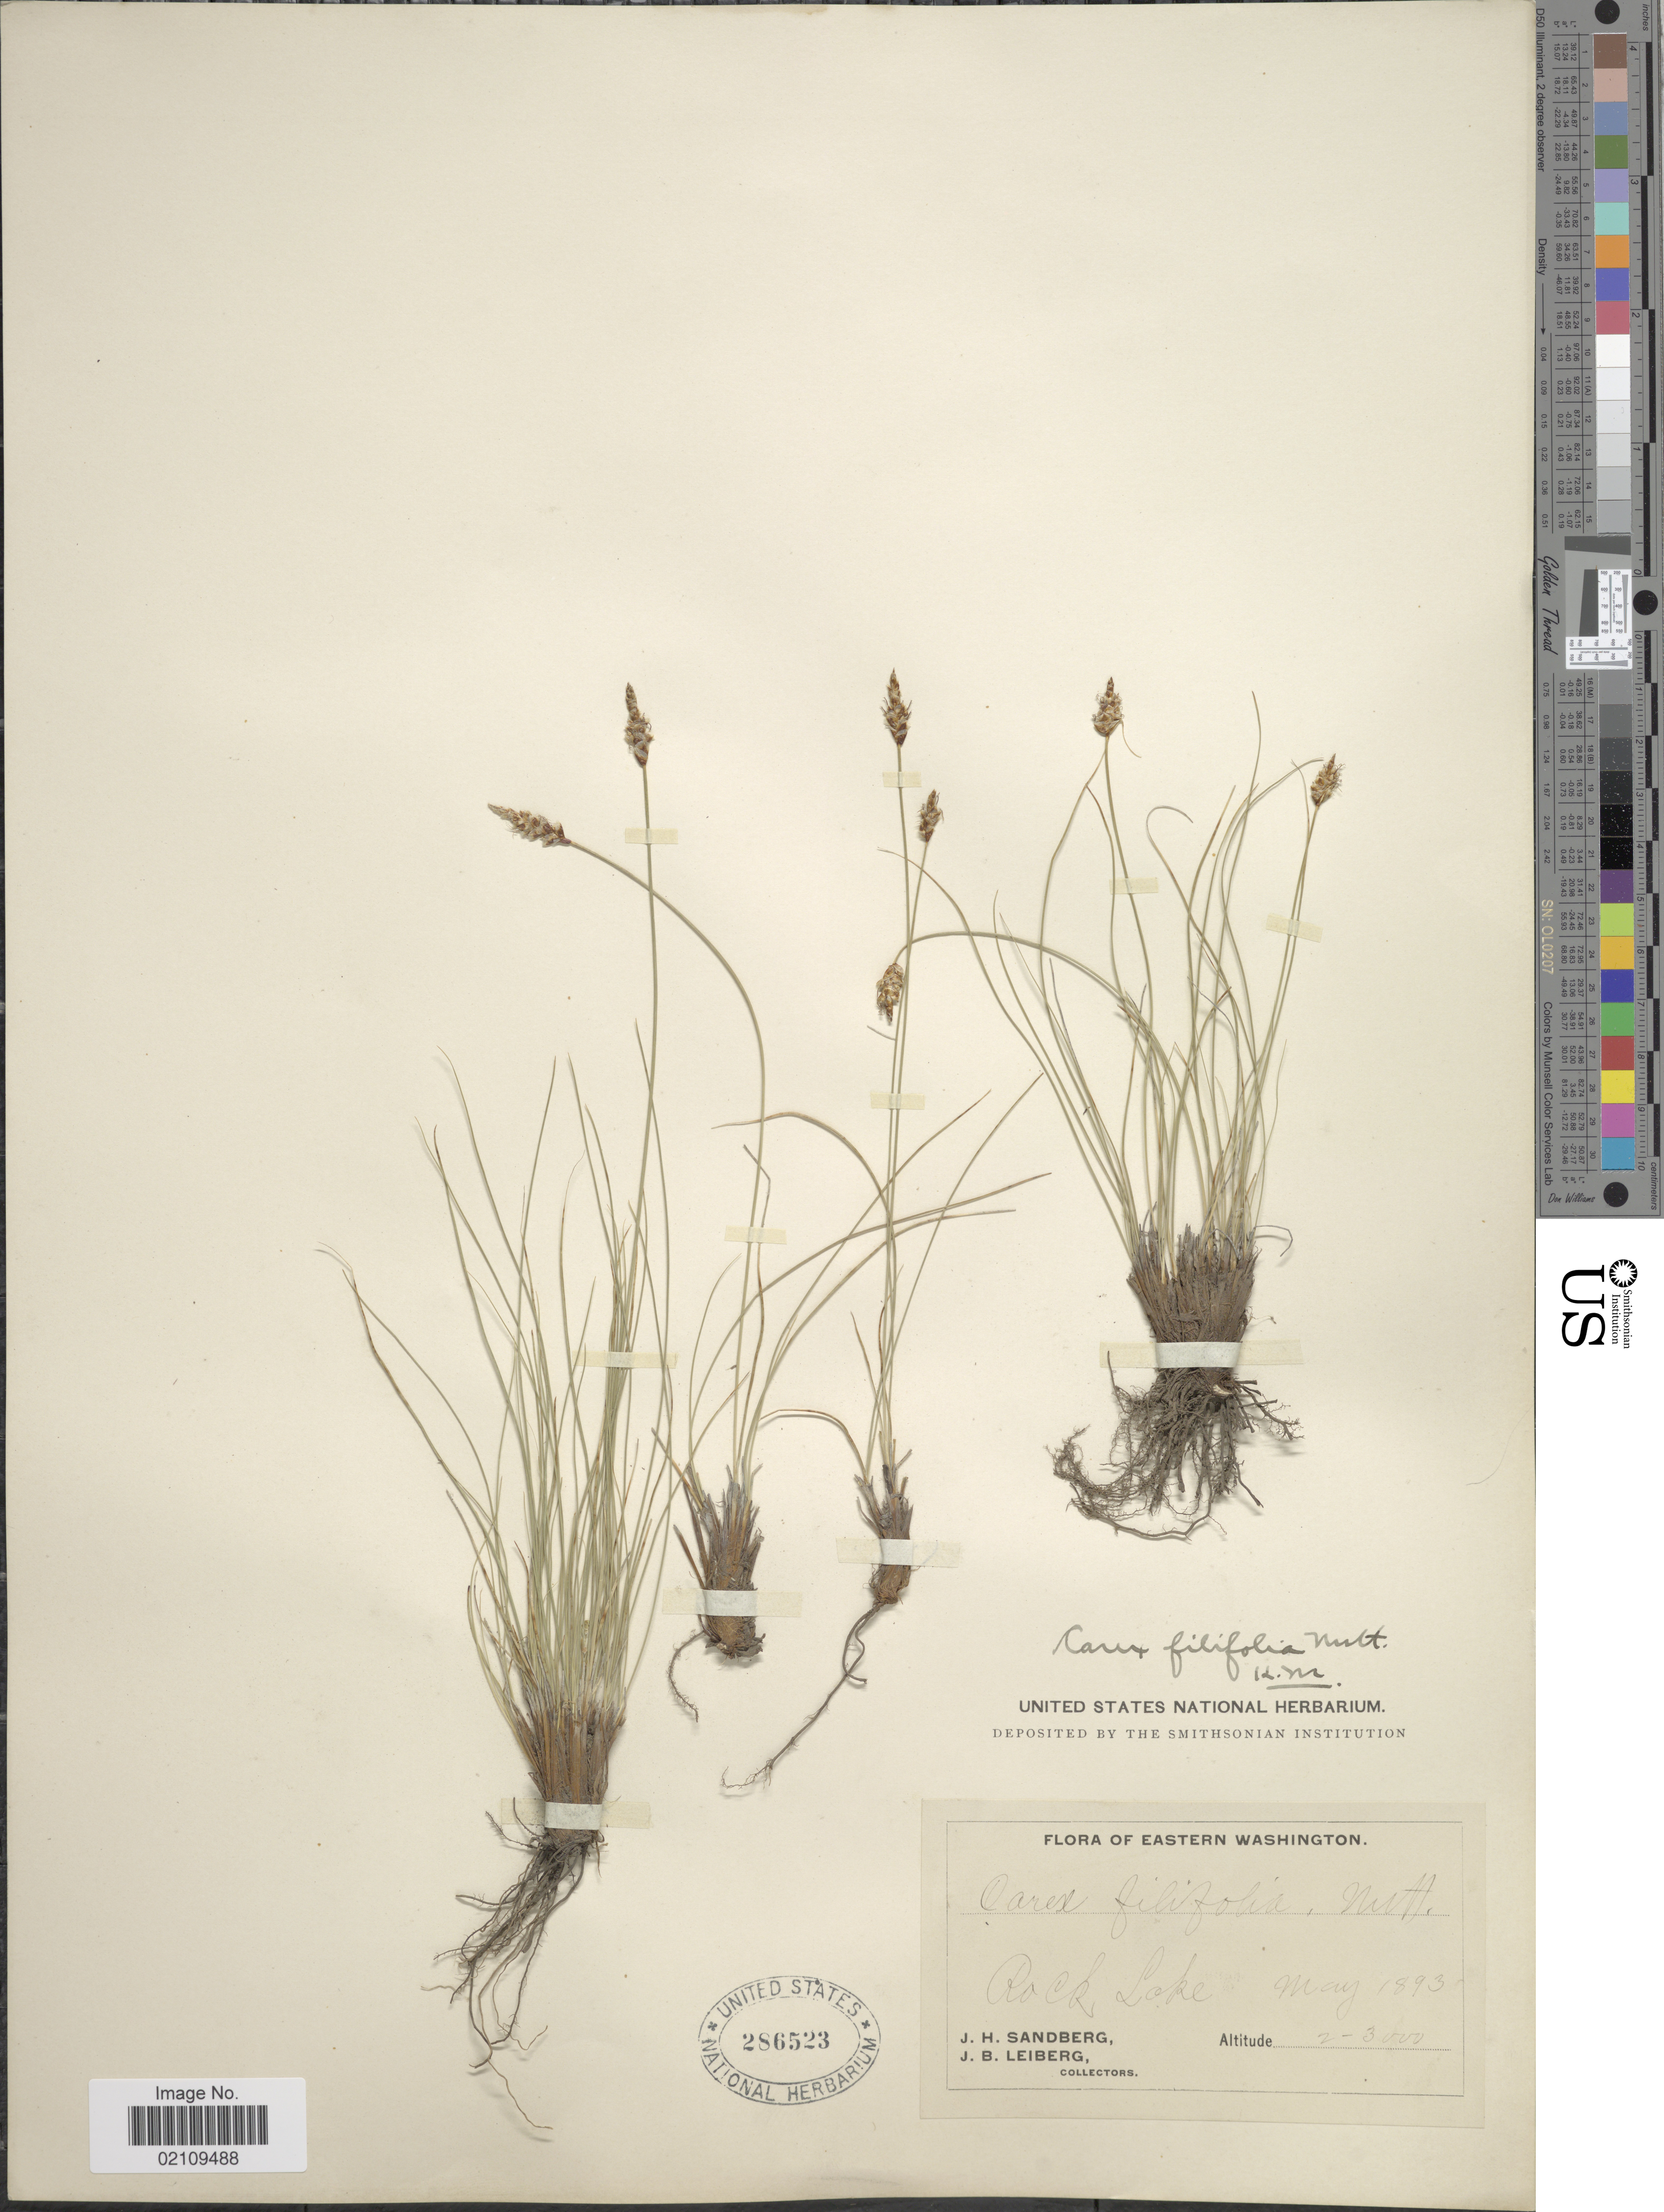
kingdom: Plantae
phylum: Tracheophyta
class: Liliopsida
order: Poales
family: Cyperaceae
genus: Carex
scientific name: Carex filifolia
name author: Nutt.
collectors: J. H. Sandberg & J. B. Leiberg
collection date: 1893-05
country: United States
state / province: Washington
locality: Eastern Washington, Rock Lake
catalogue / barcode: US 286523